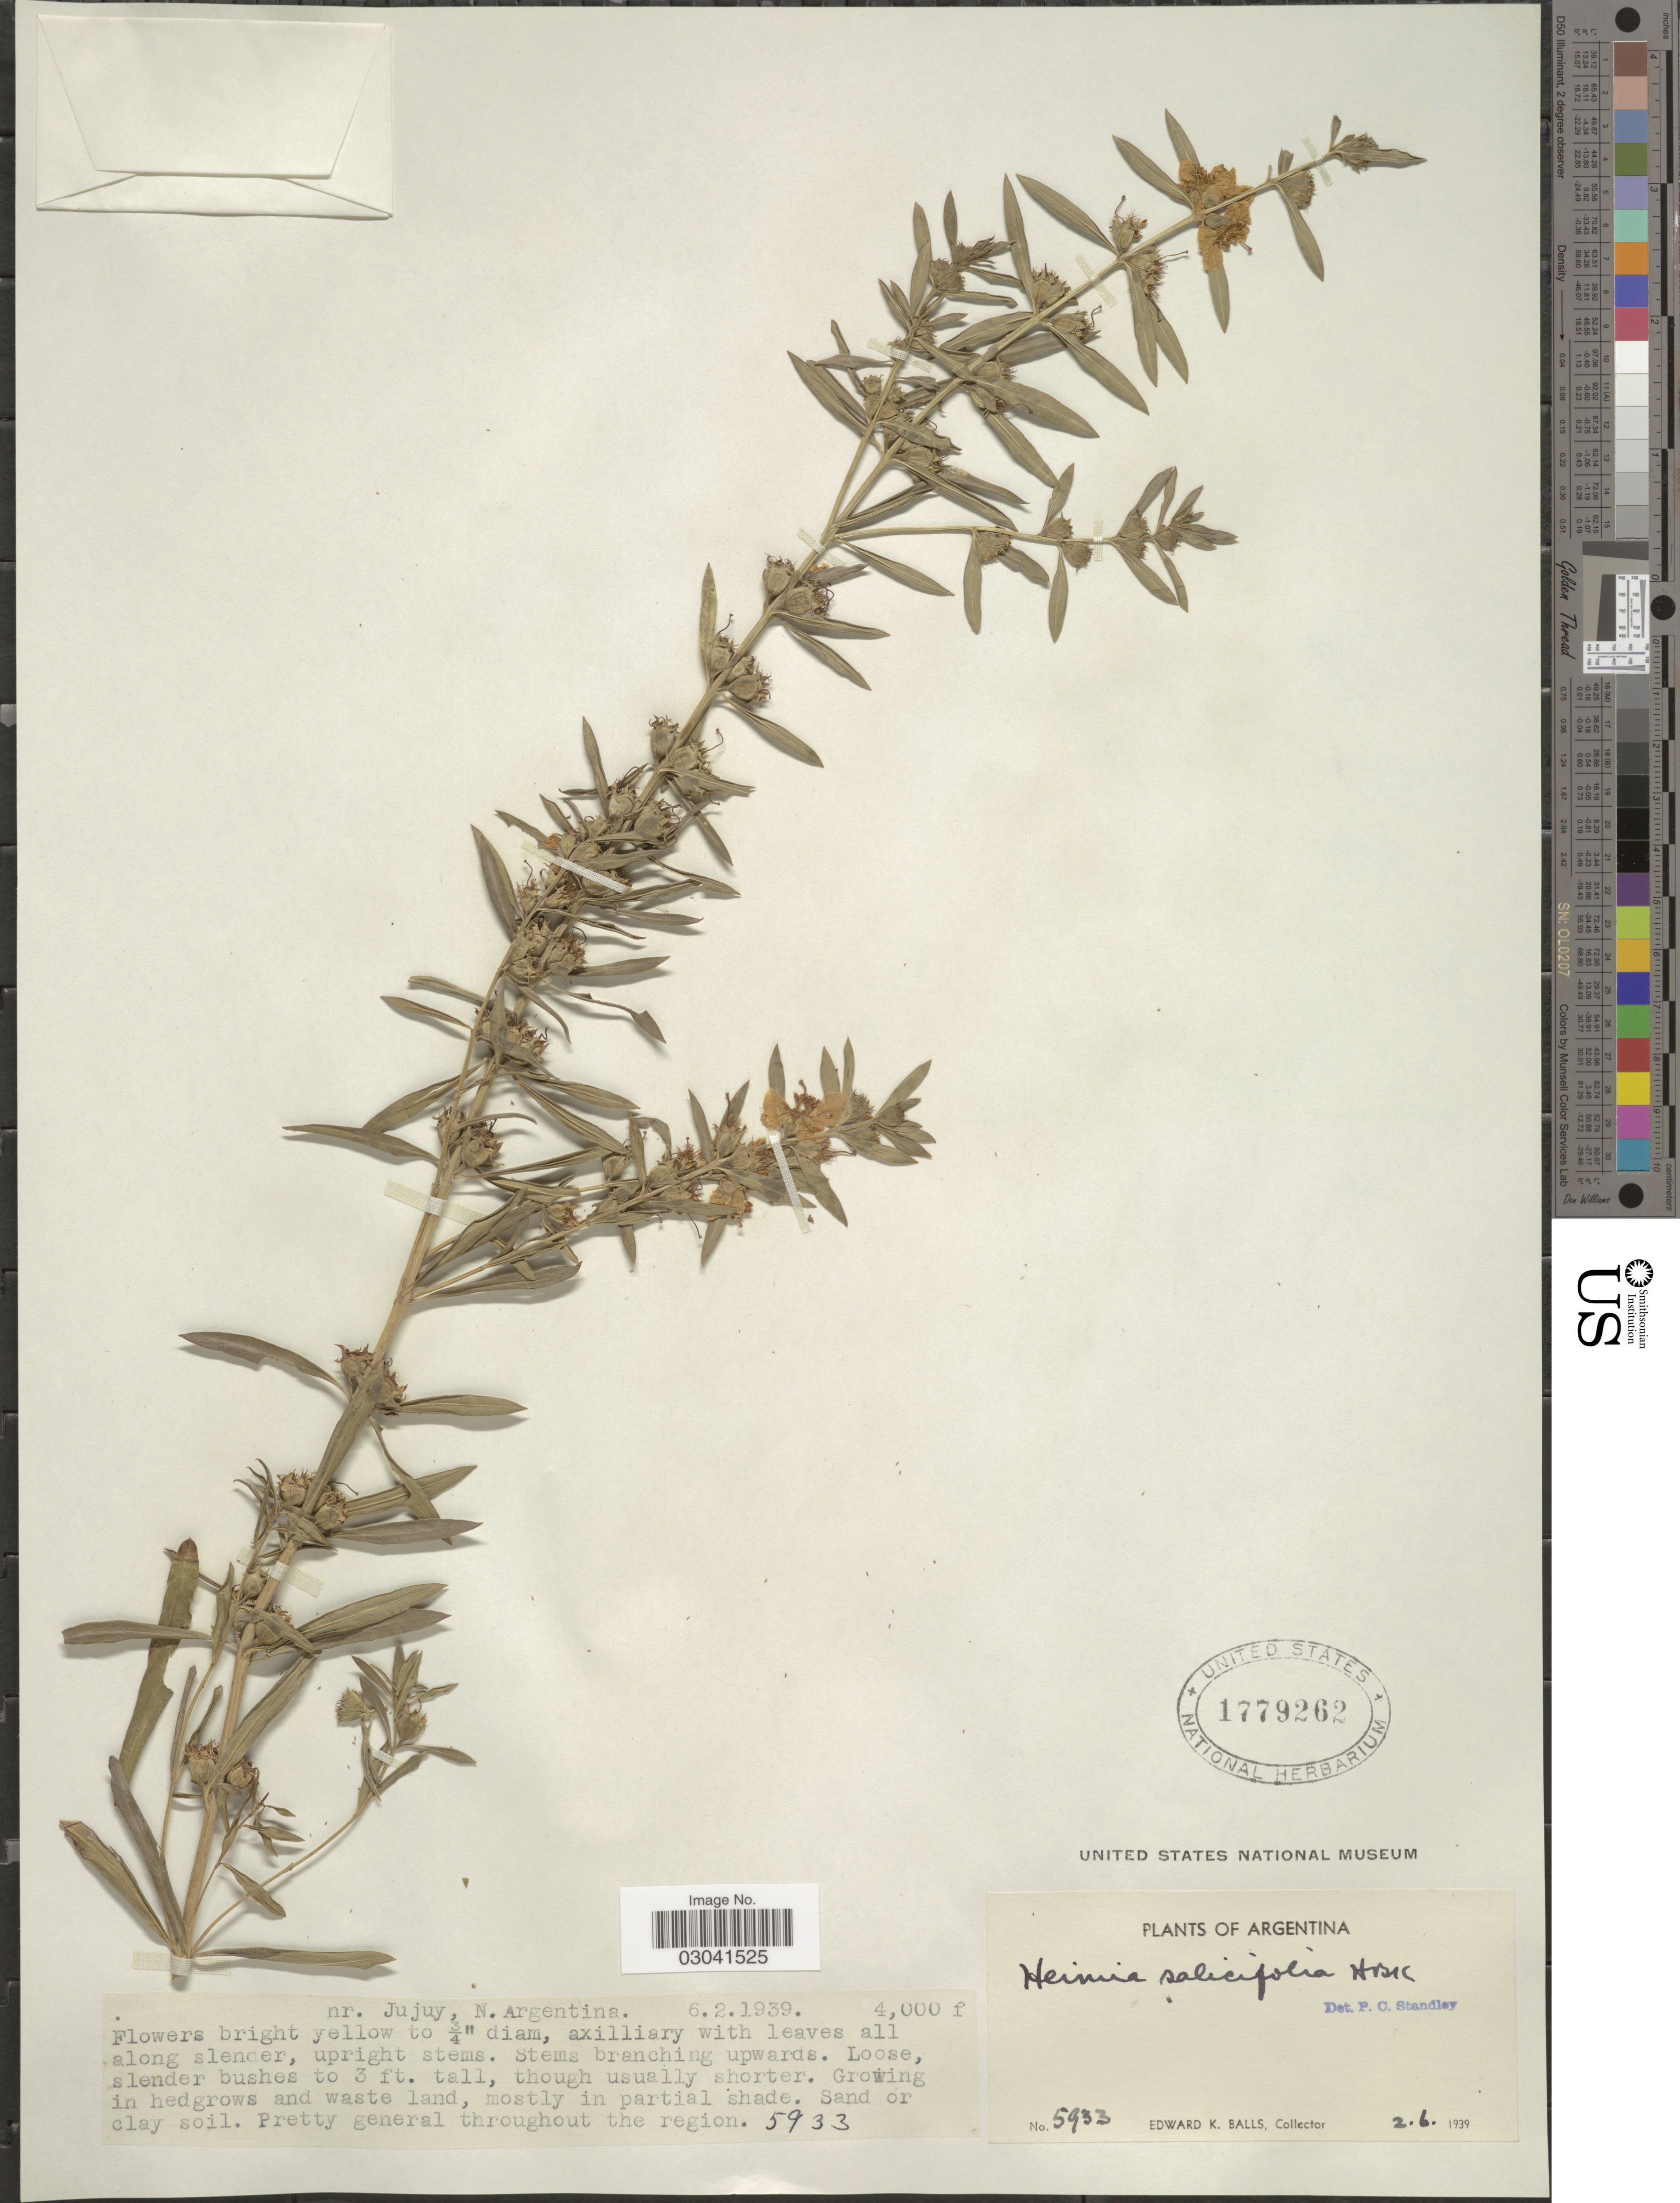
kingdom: Plantae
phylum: Tracheophyta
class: Magnoliopsida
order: Myrtales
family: Lythraceae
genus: Heimia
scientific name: Heimia salicifolia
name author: Link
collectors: E. K. Balls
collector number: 5933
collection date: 1939-02-06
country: Argentina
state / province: Jujuy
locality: Nr. Jujuy, N. Argentina.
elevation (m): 1219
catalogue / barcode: US 1779262